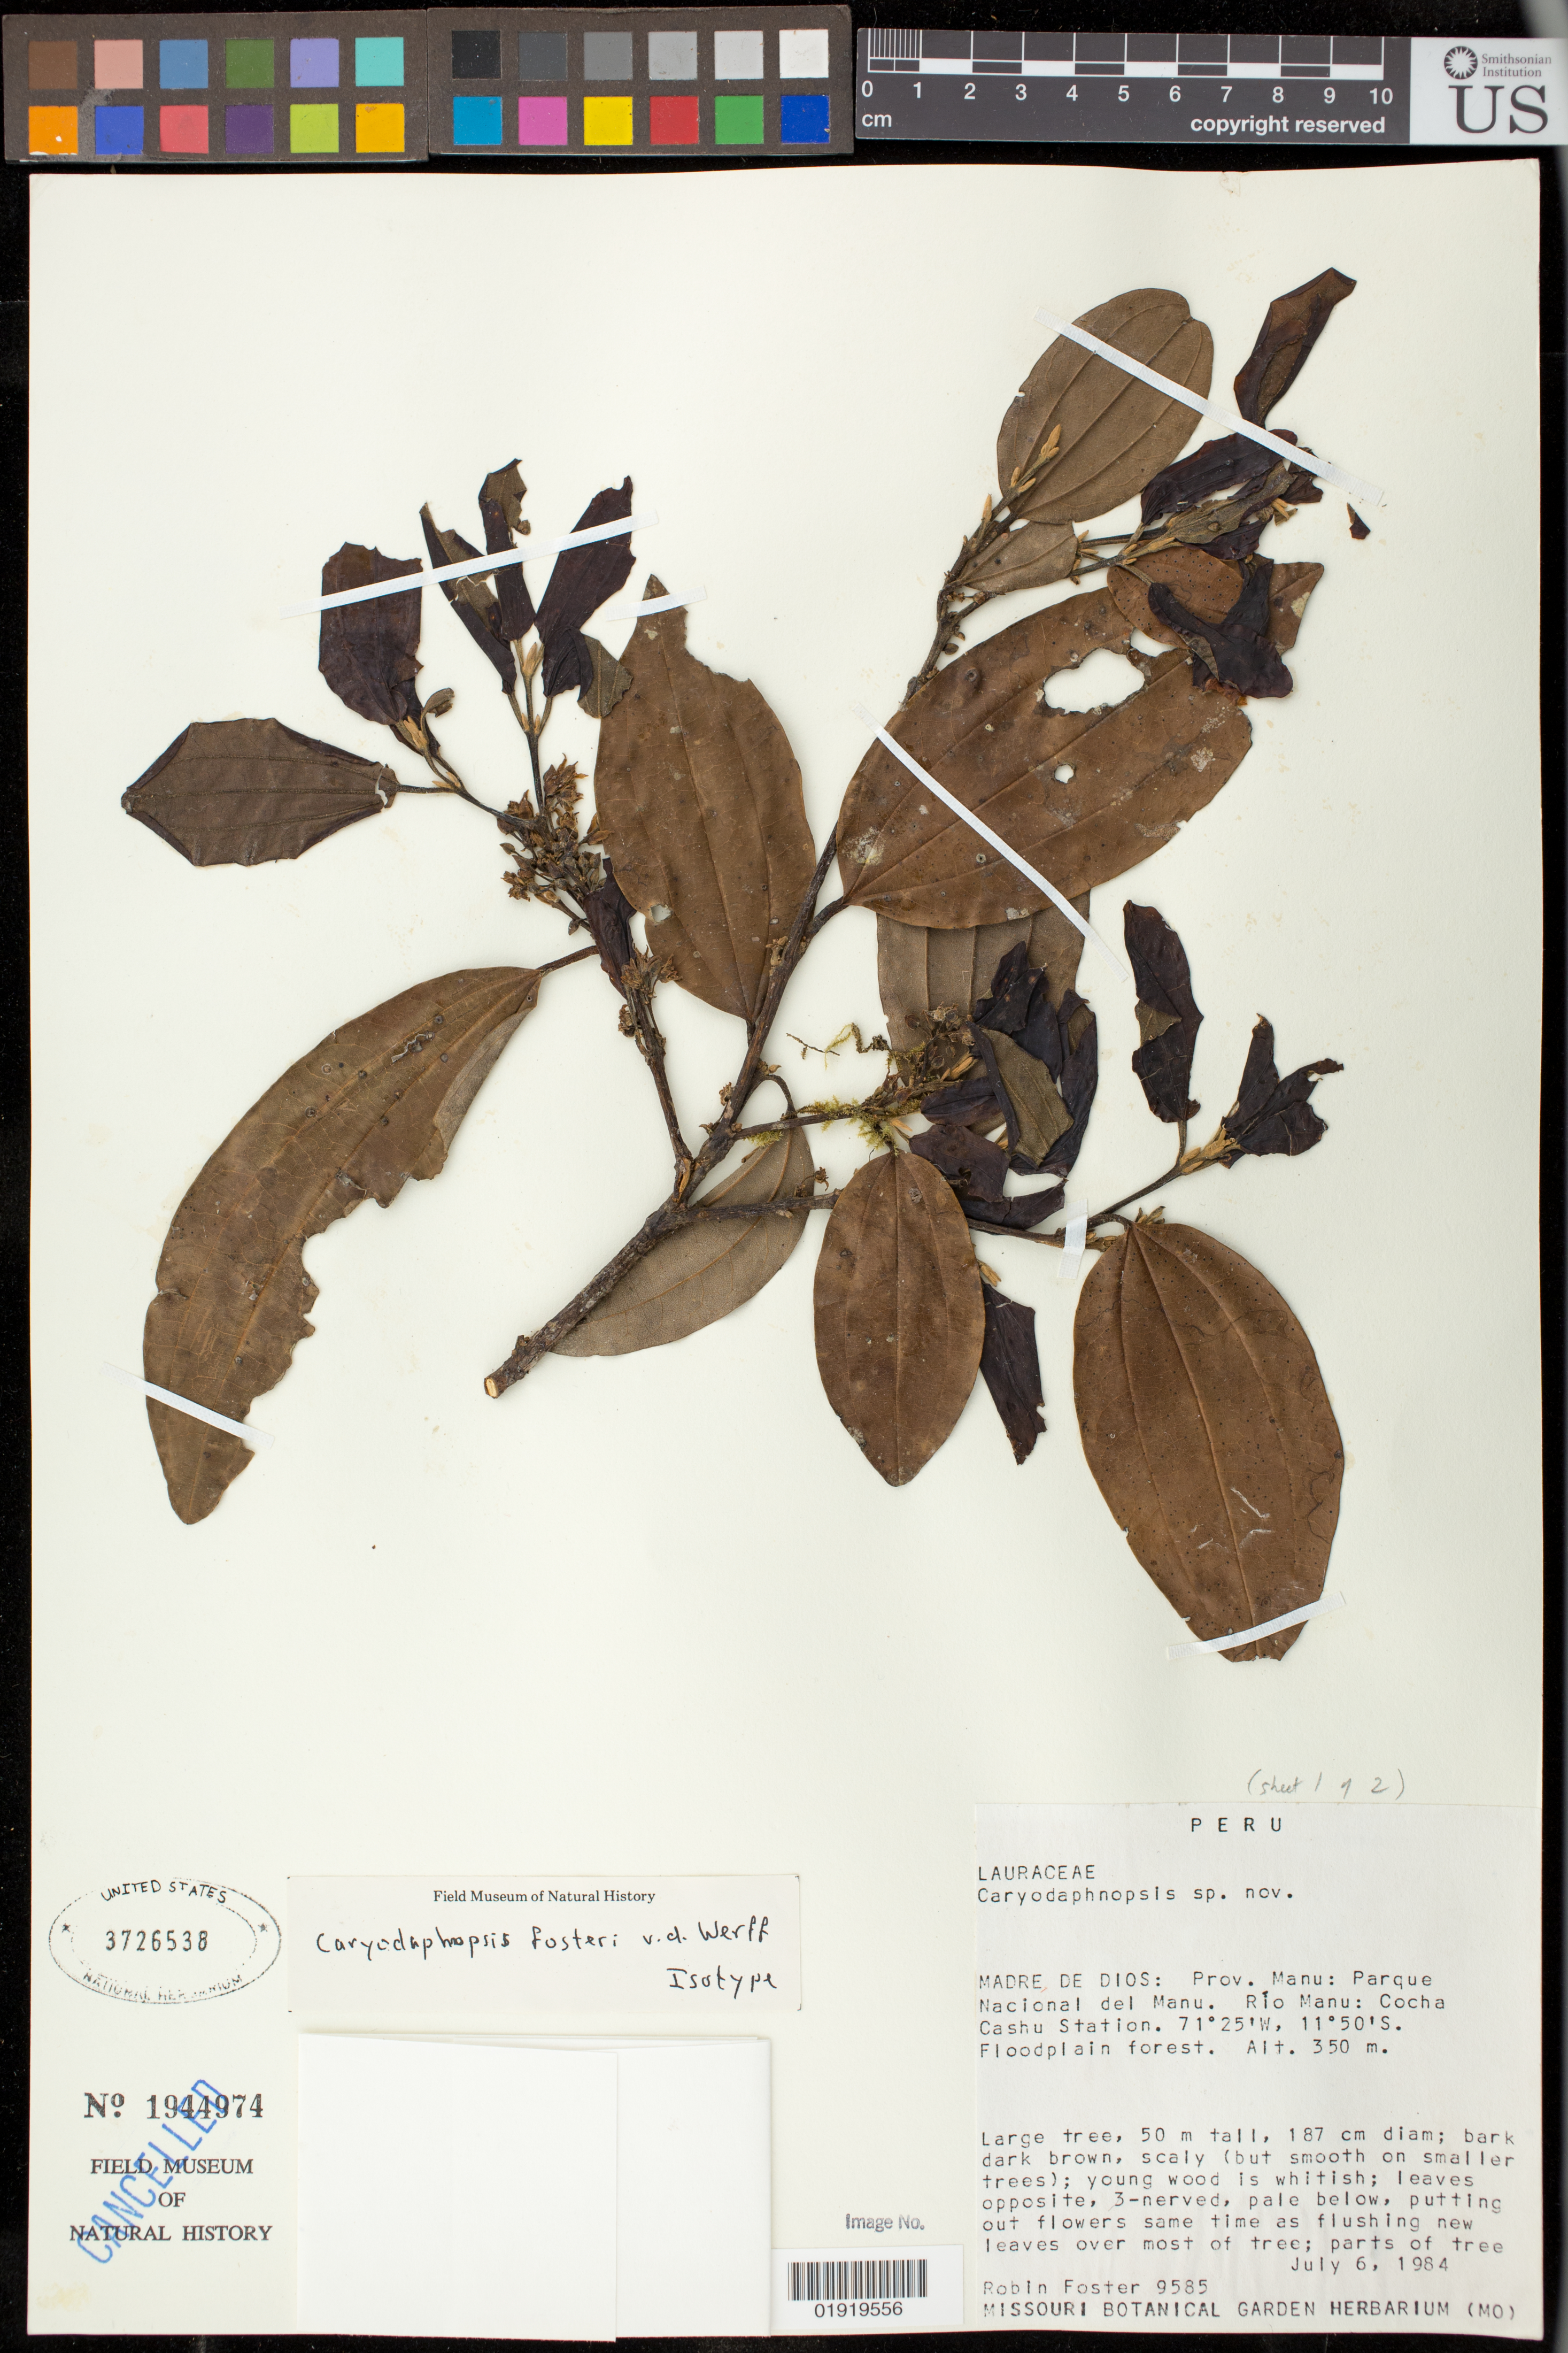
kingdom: Plantae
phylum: Tracheophyta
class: Magnoliopsida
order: Laurales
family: Lauraceae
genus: Caryodaphnopsis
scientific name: Caryodaphnopsis fosteri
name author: van der Werff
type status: Isotype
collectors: R. B. Foster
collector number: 9585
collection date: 1984-07-06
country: Peru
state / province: Madre de Dios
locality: Madre de Dios: Prov. Manu: Parque Nacional Manu. Rio Manu: Cocha Cashu station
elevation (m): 350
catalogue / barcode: US 3726538